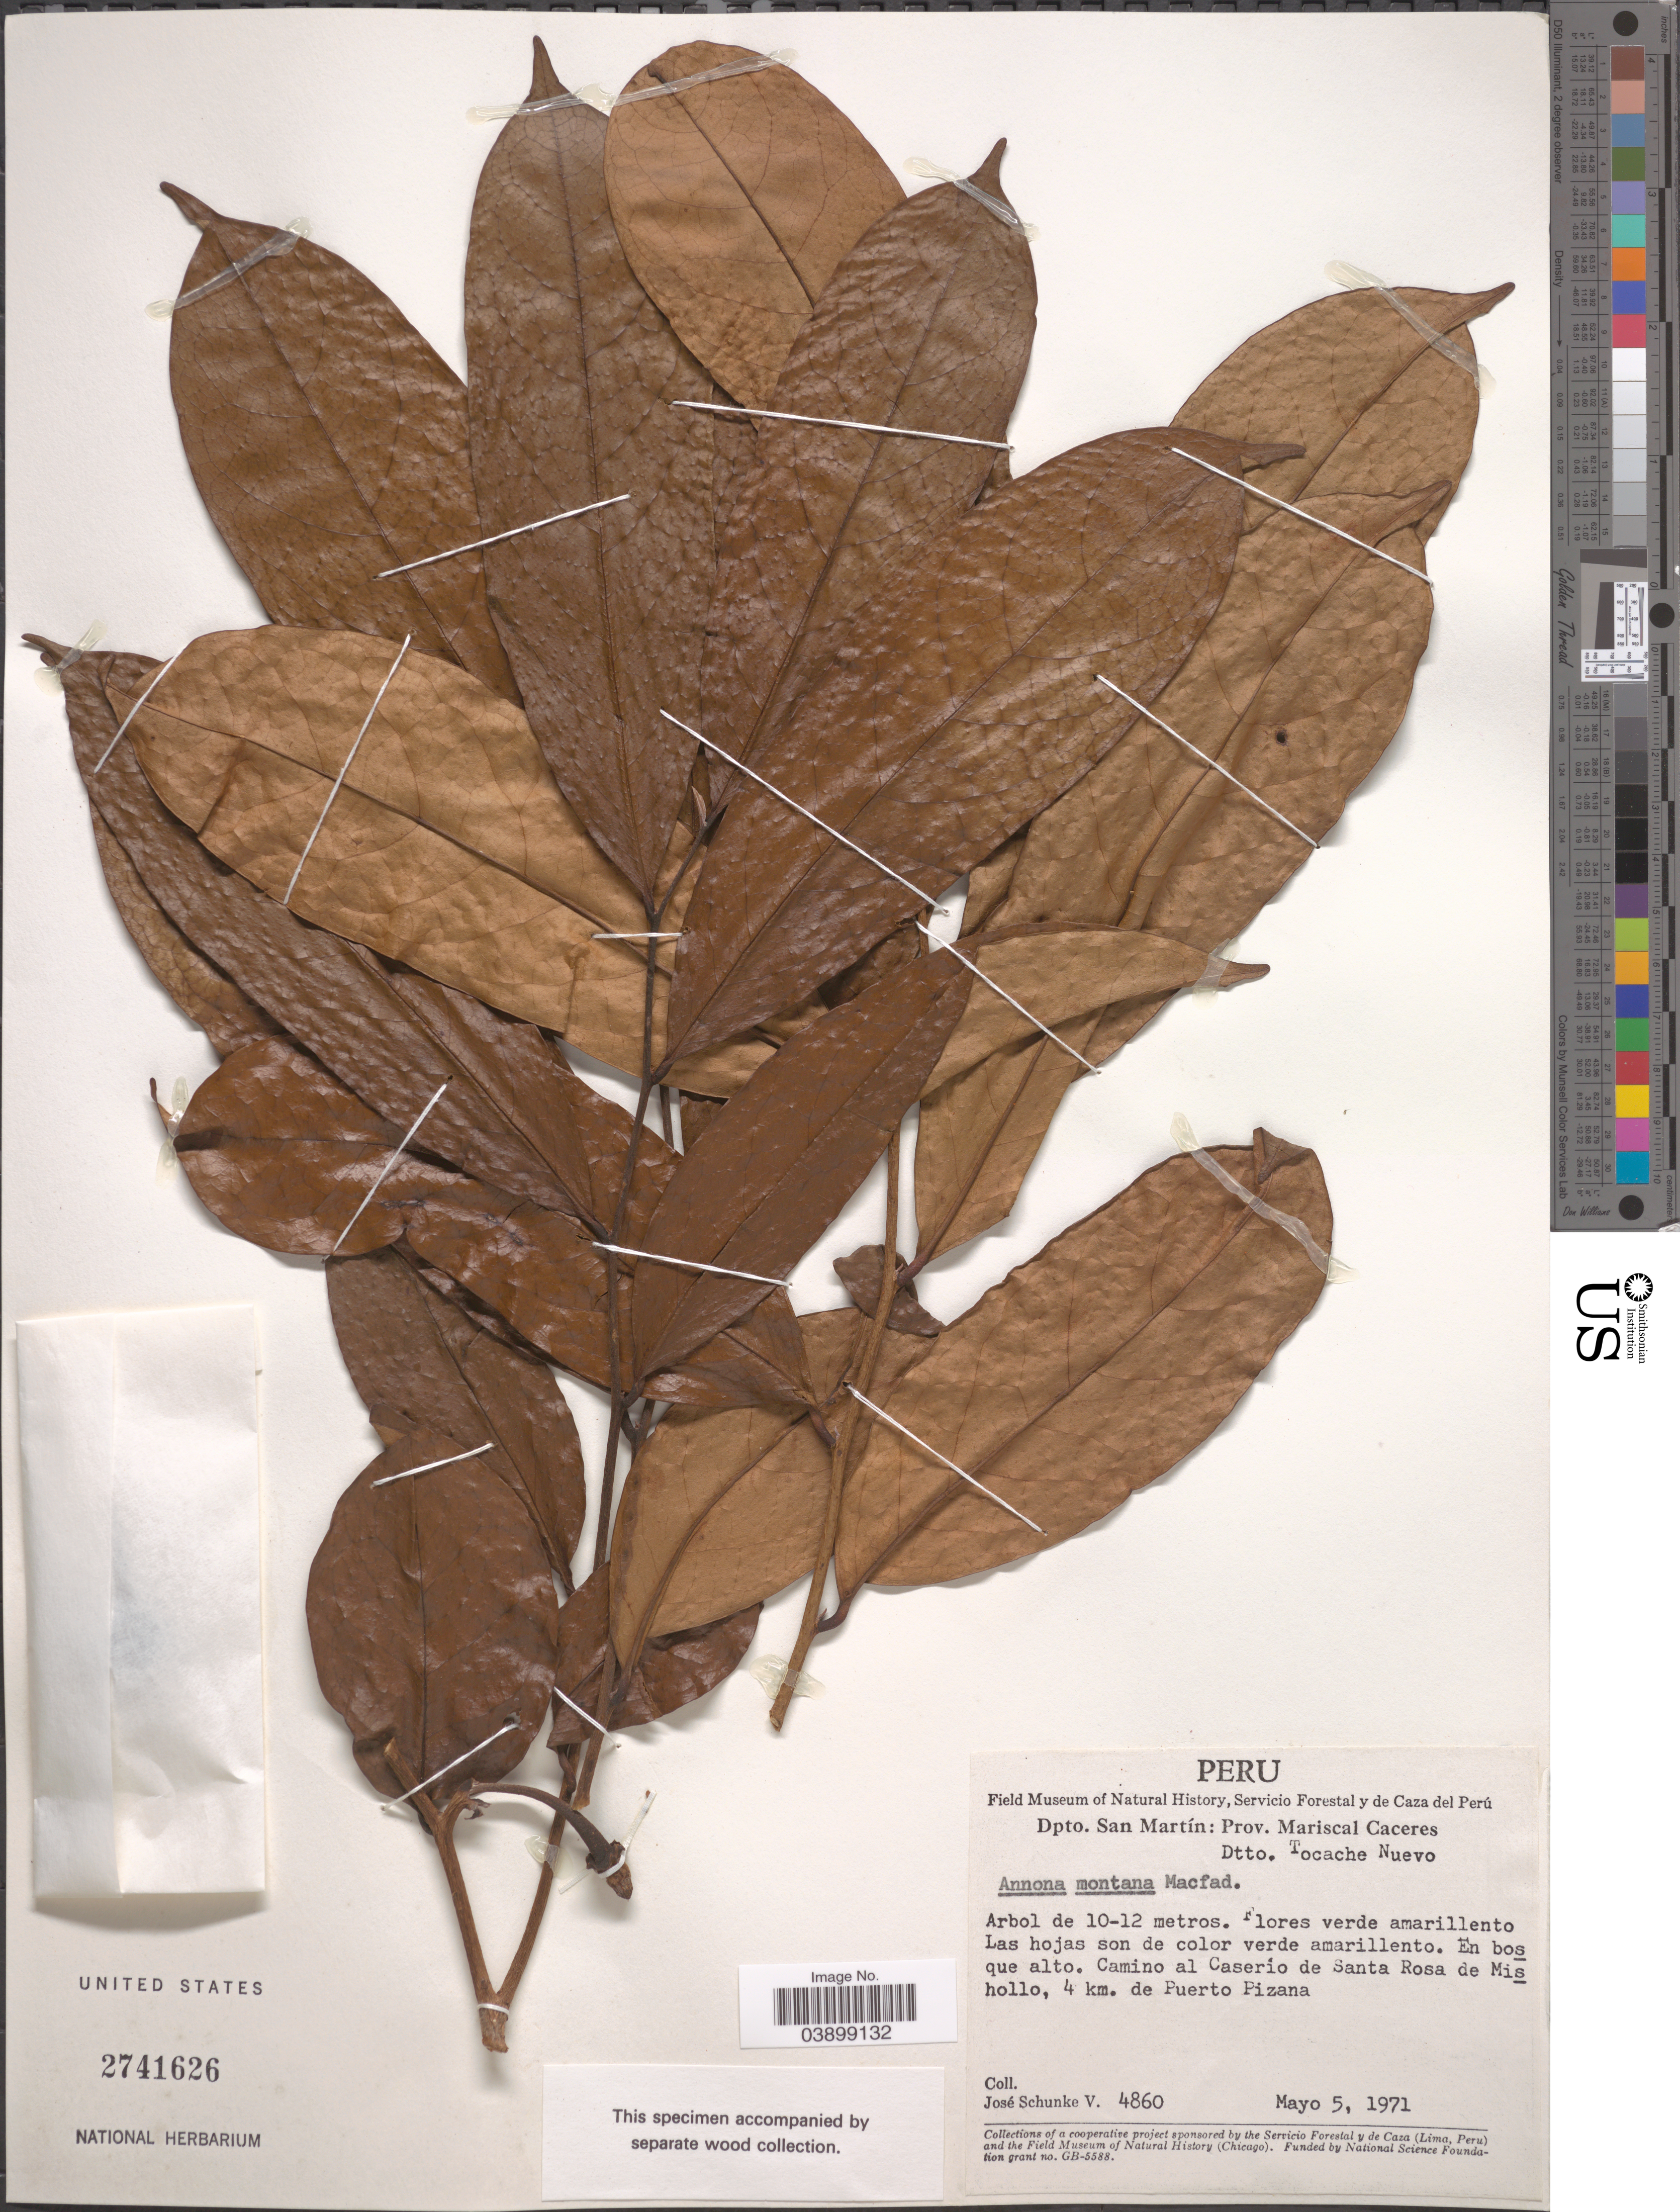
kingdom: Plantae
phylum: Tracheophyta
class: Magnoliopsida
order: Magnoliales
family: Annonaceae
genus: Annona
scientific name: Annona montana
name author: Macfad.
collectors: J. Schunke Vigo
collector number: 4860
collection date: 1971-05-05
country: Peru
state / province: San Martín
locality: Dpto. San Martín: Prov. Mariscal Caceres. Dtto. Tocache Nuevo. Camino al Caserio de Santa Rosa de Mishollo, 4 km. de Puerto Pizana.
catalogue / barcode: US 2741626